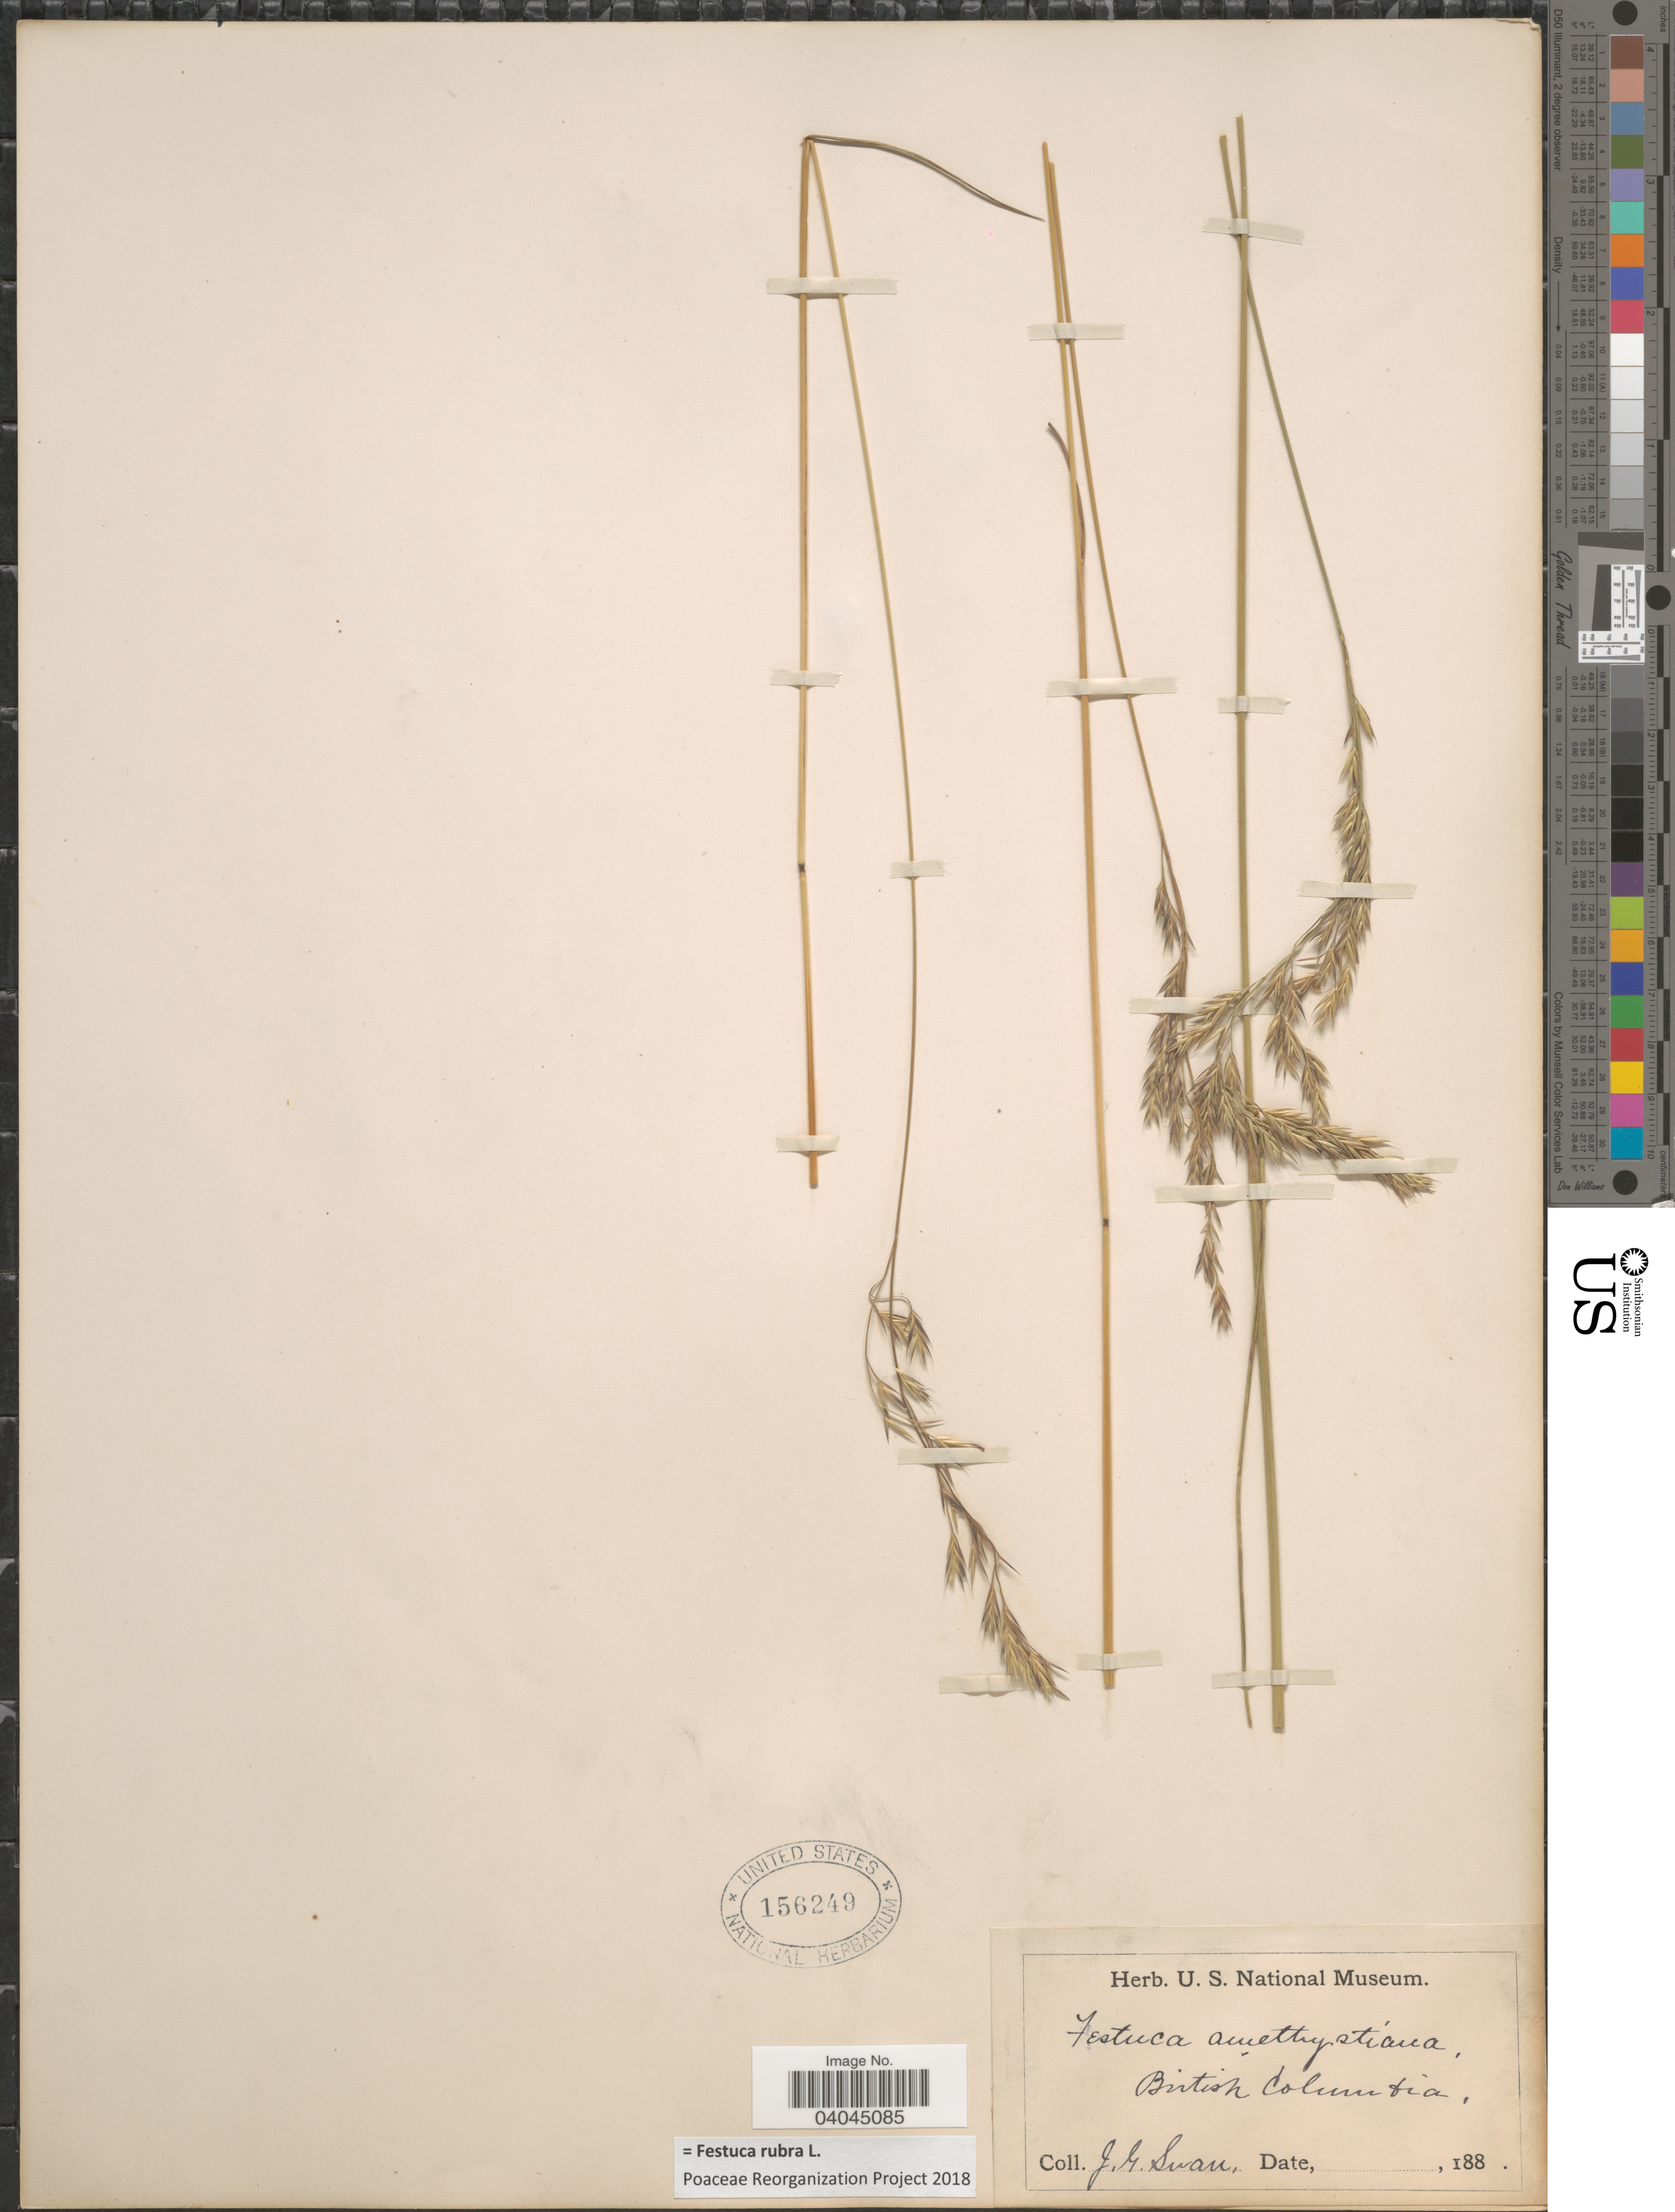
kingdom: Plantae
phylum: Tracheophyta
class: Liliopsida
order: Poales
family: Poaceae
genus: Festuca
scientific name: Festuca rubra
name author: L.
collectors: J. Swan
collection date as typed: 188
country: Canada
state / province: British Columbia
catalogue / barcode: US 156249